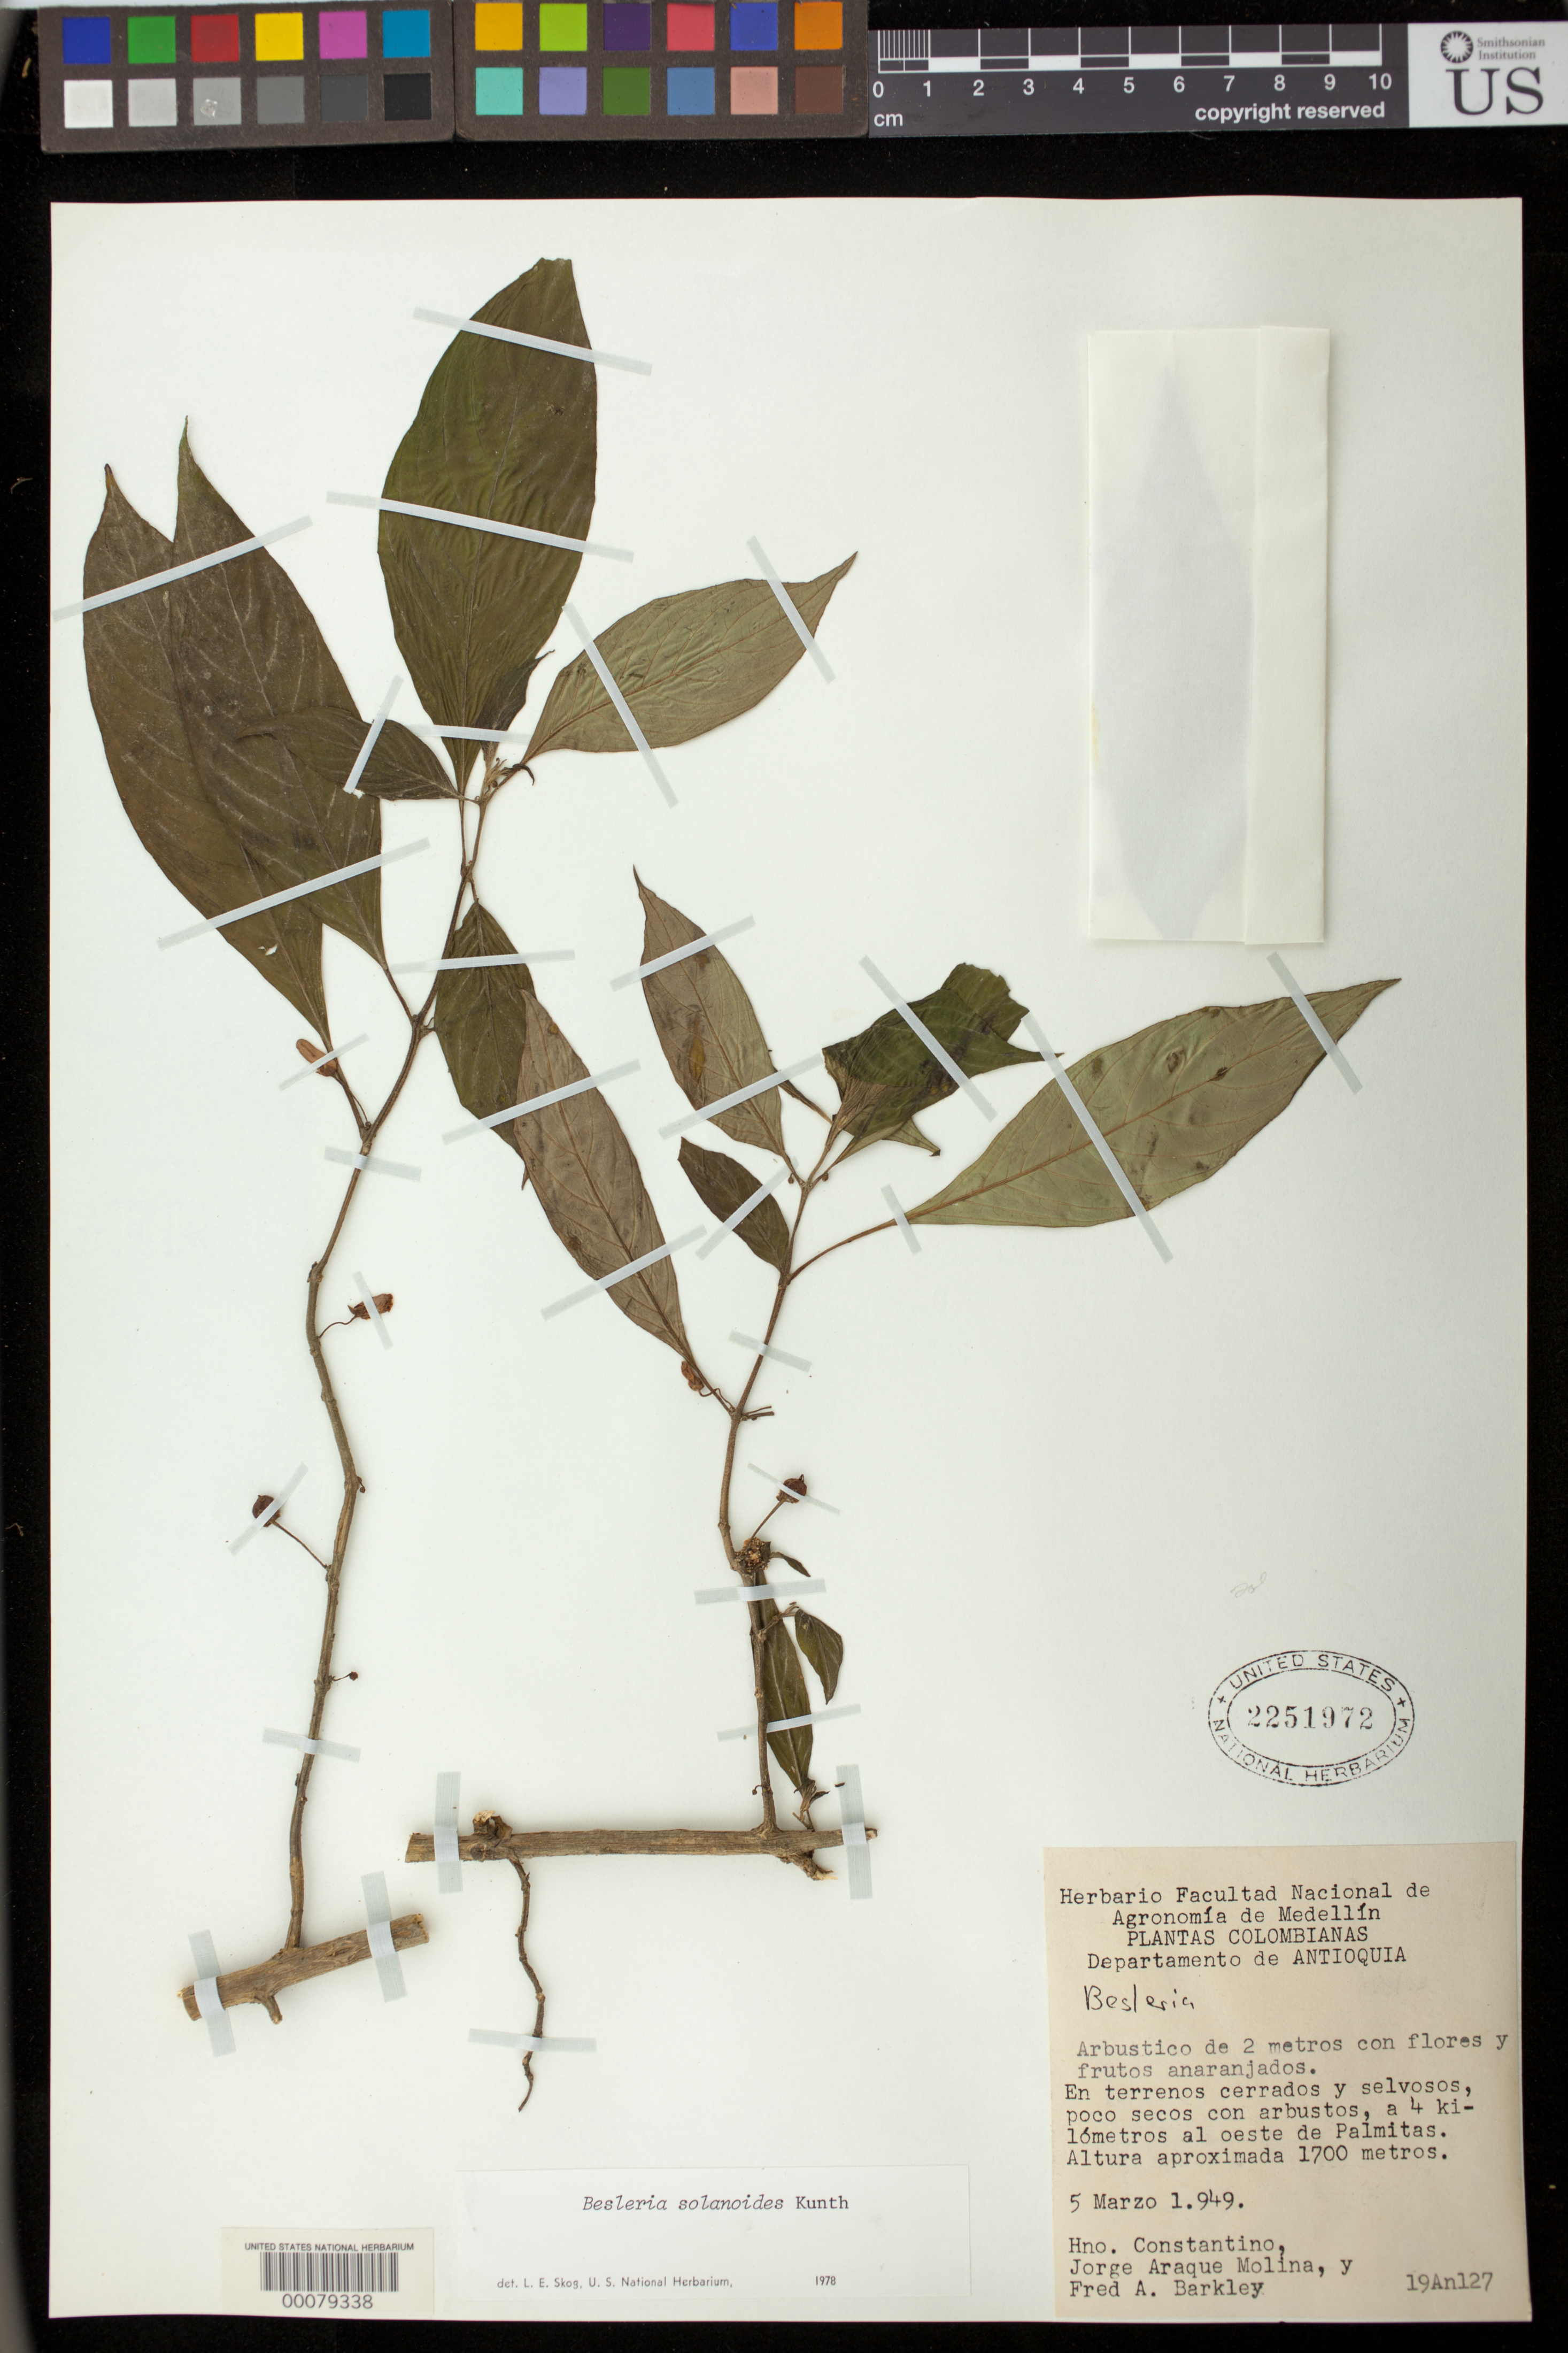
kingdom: Plantae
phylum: Tracheophyta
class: Magnoliopsida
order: Lamiales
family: Gesneriaceae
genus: Besleria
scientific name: Besleria solanoides var. solanoides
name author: Kunth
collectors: H. Constantino, J. Araque Molina & F. Barkley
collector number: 19An 127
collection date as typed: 05 Mar 1949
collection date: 1949-03-05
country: Colombia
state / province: Antioquia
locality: a 4 km el oeste de Palmitas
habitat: En terrenos cerrados y selvosos, poco secos con arbustos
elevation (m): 1700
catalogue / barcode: US 2251972